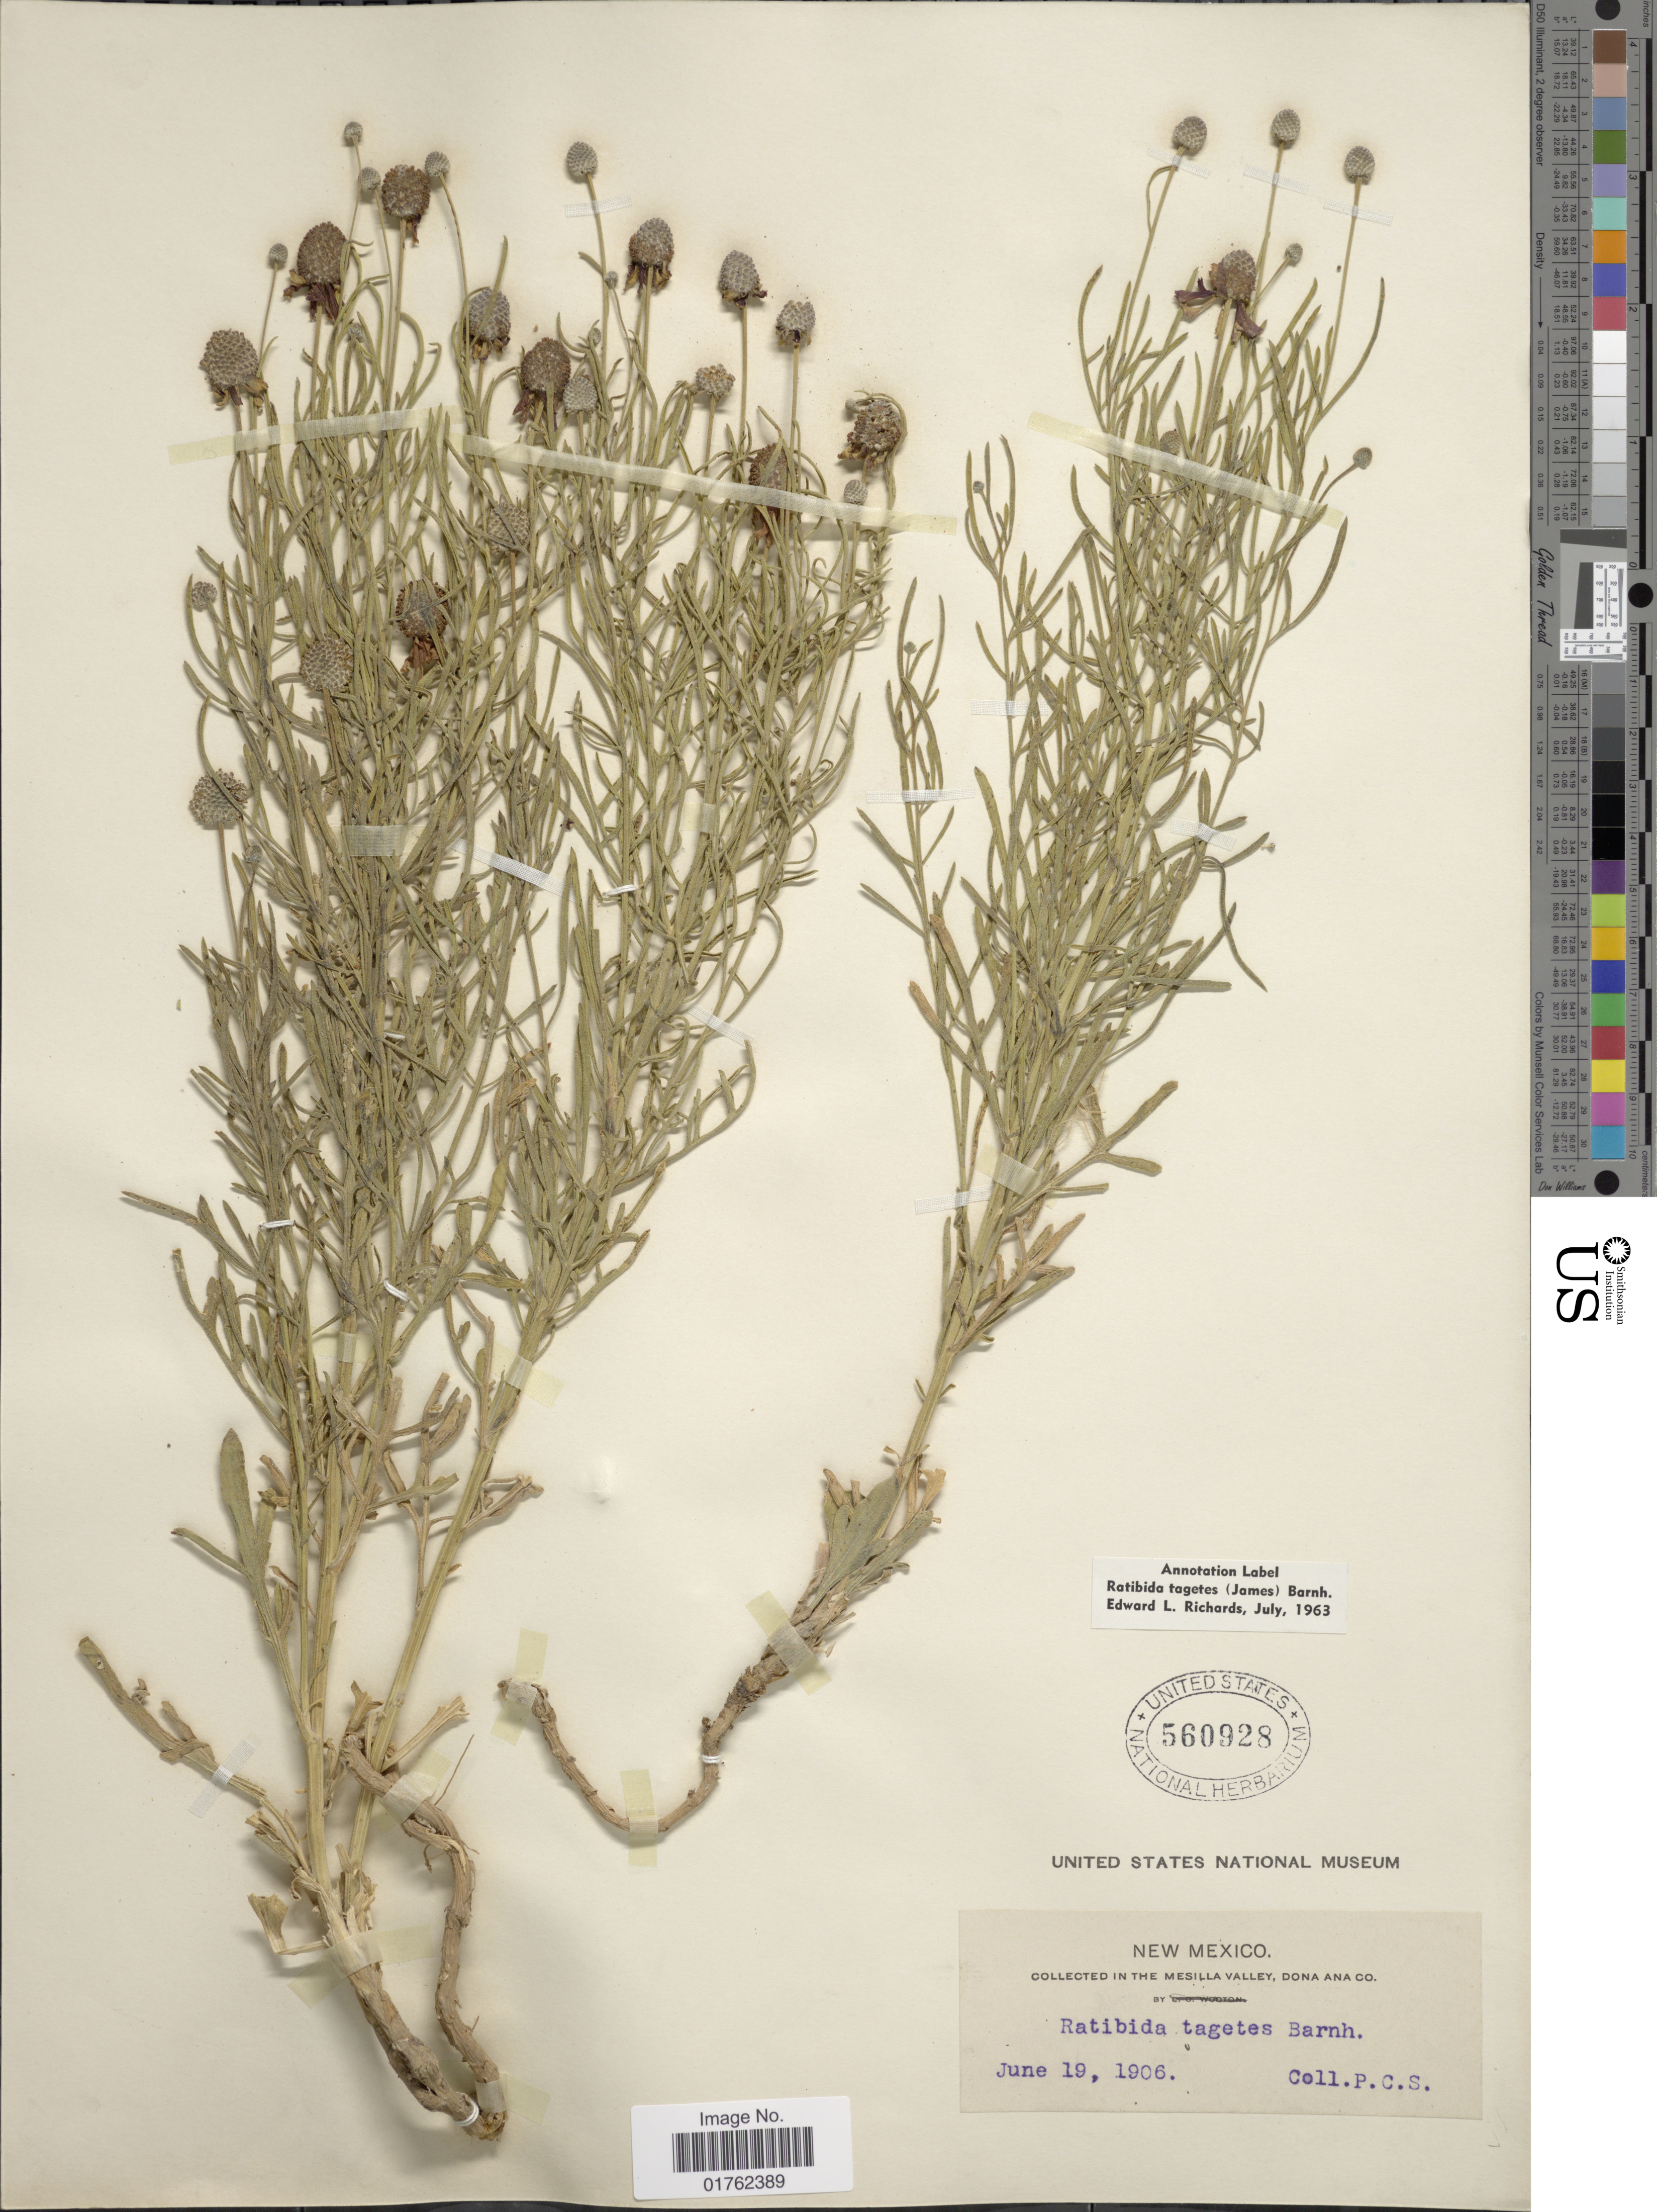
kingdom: Plantae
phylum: Tracheophyta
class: Magnoliopsida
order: Asterales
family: Asteraceae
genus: Ratibida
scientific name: Ratibida tagetes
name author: (James) Barnhart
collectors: P. C. S.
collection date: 1906-06-19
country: United States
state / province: New Mexico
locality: Mesilla Valley, Dona Ana Co.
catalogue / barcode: US 560928